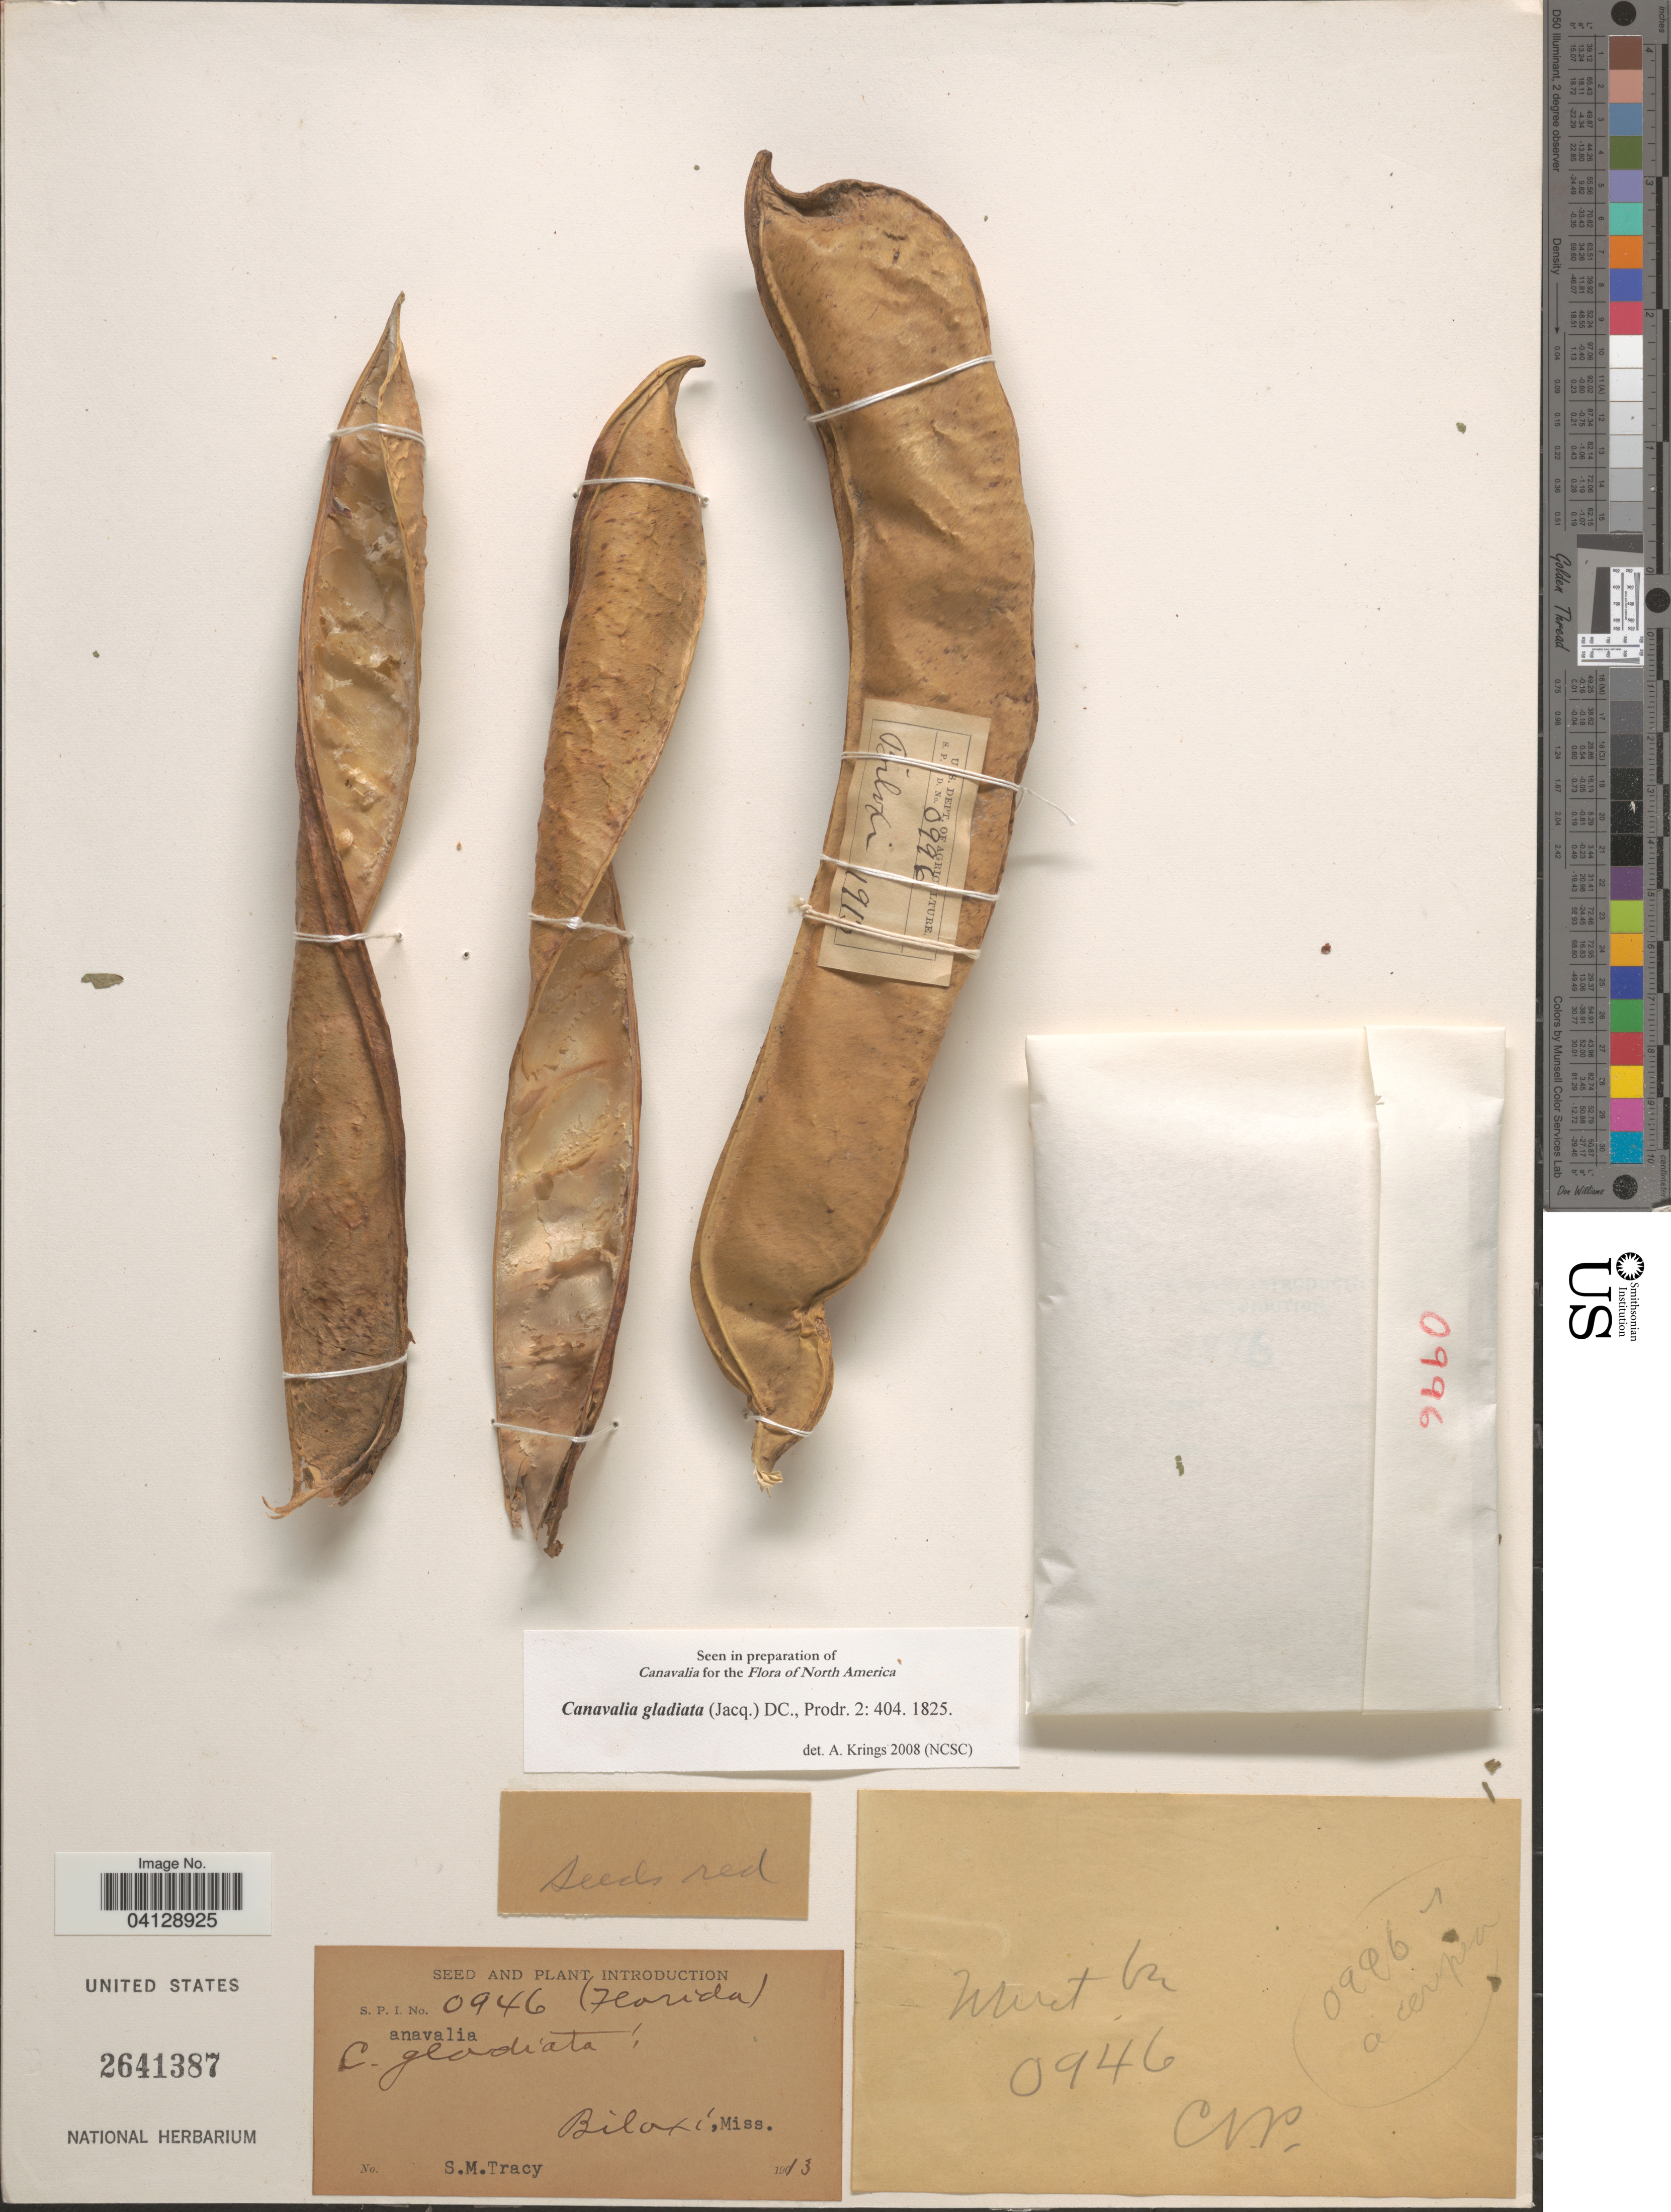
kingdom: Plantae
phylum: Tracheophyta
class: Magnoliopsida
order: Fabales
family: Fabaceae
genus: Canavalia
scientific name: Canavalia gladiata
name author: (Jacq.) DC.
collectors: S. M. Tracy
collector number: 0946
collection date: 1913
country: United States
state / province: Mississippi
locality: Biloxi.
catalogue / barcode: US 2641387